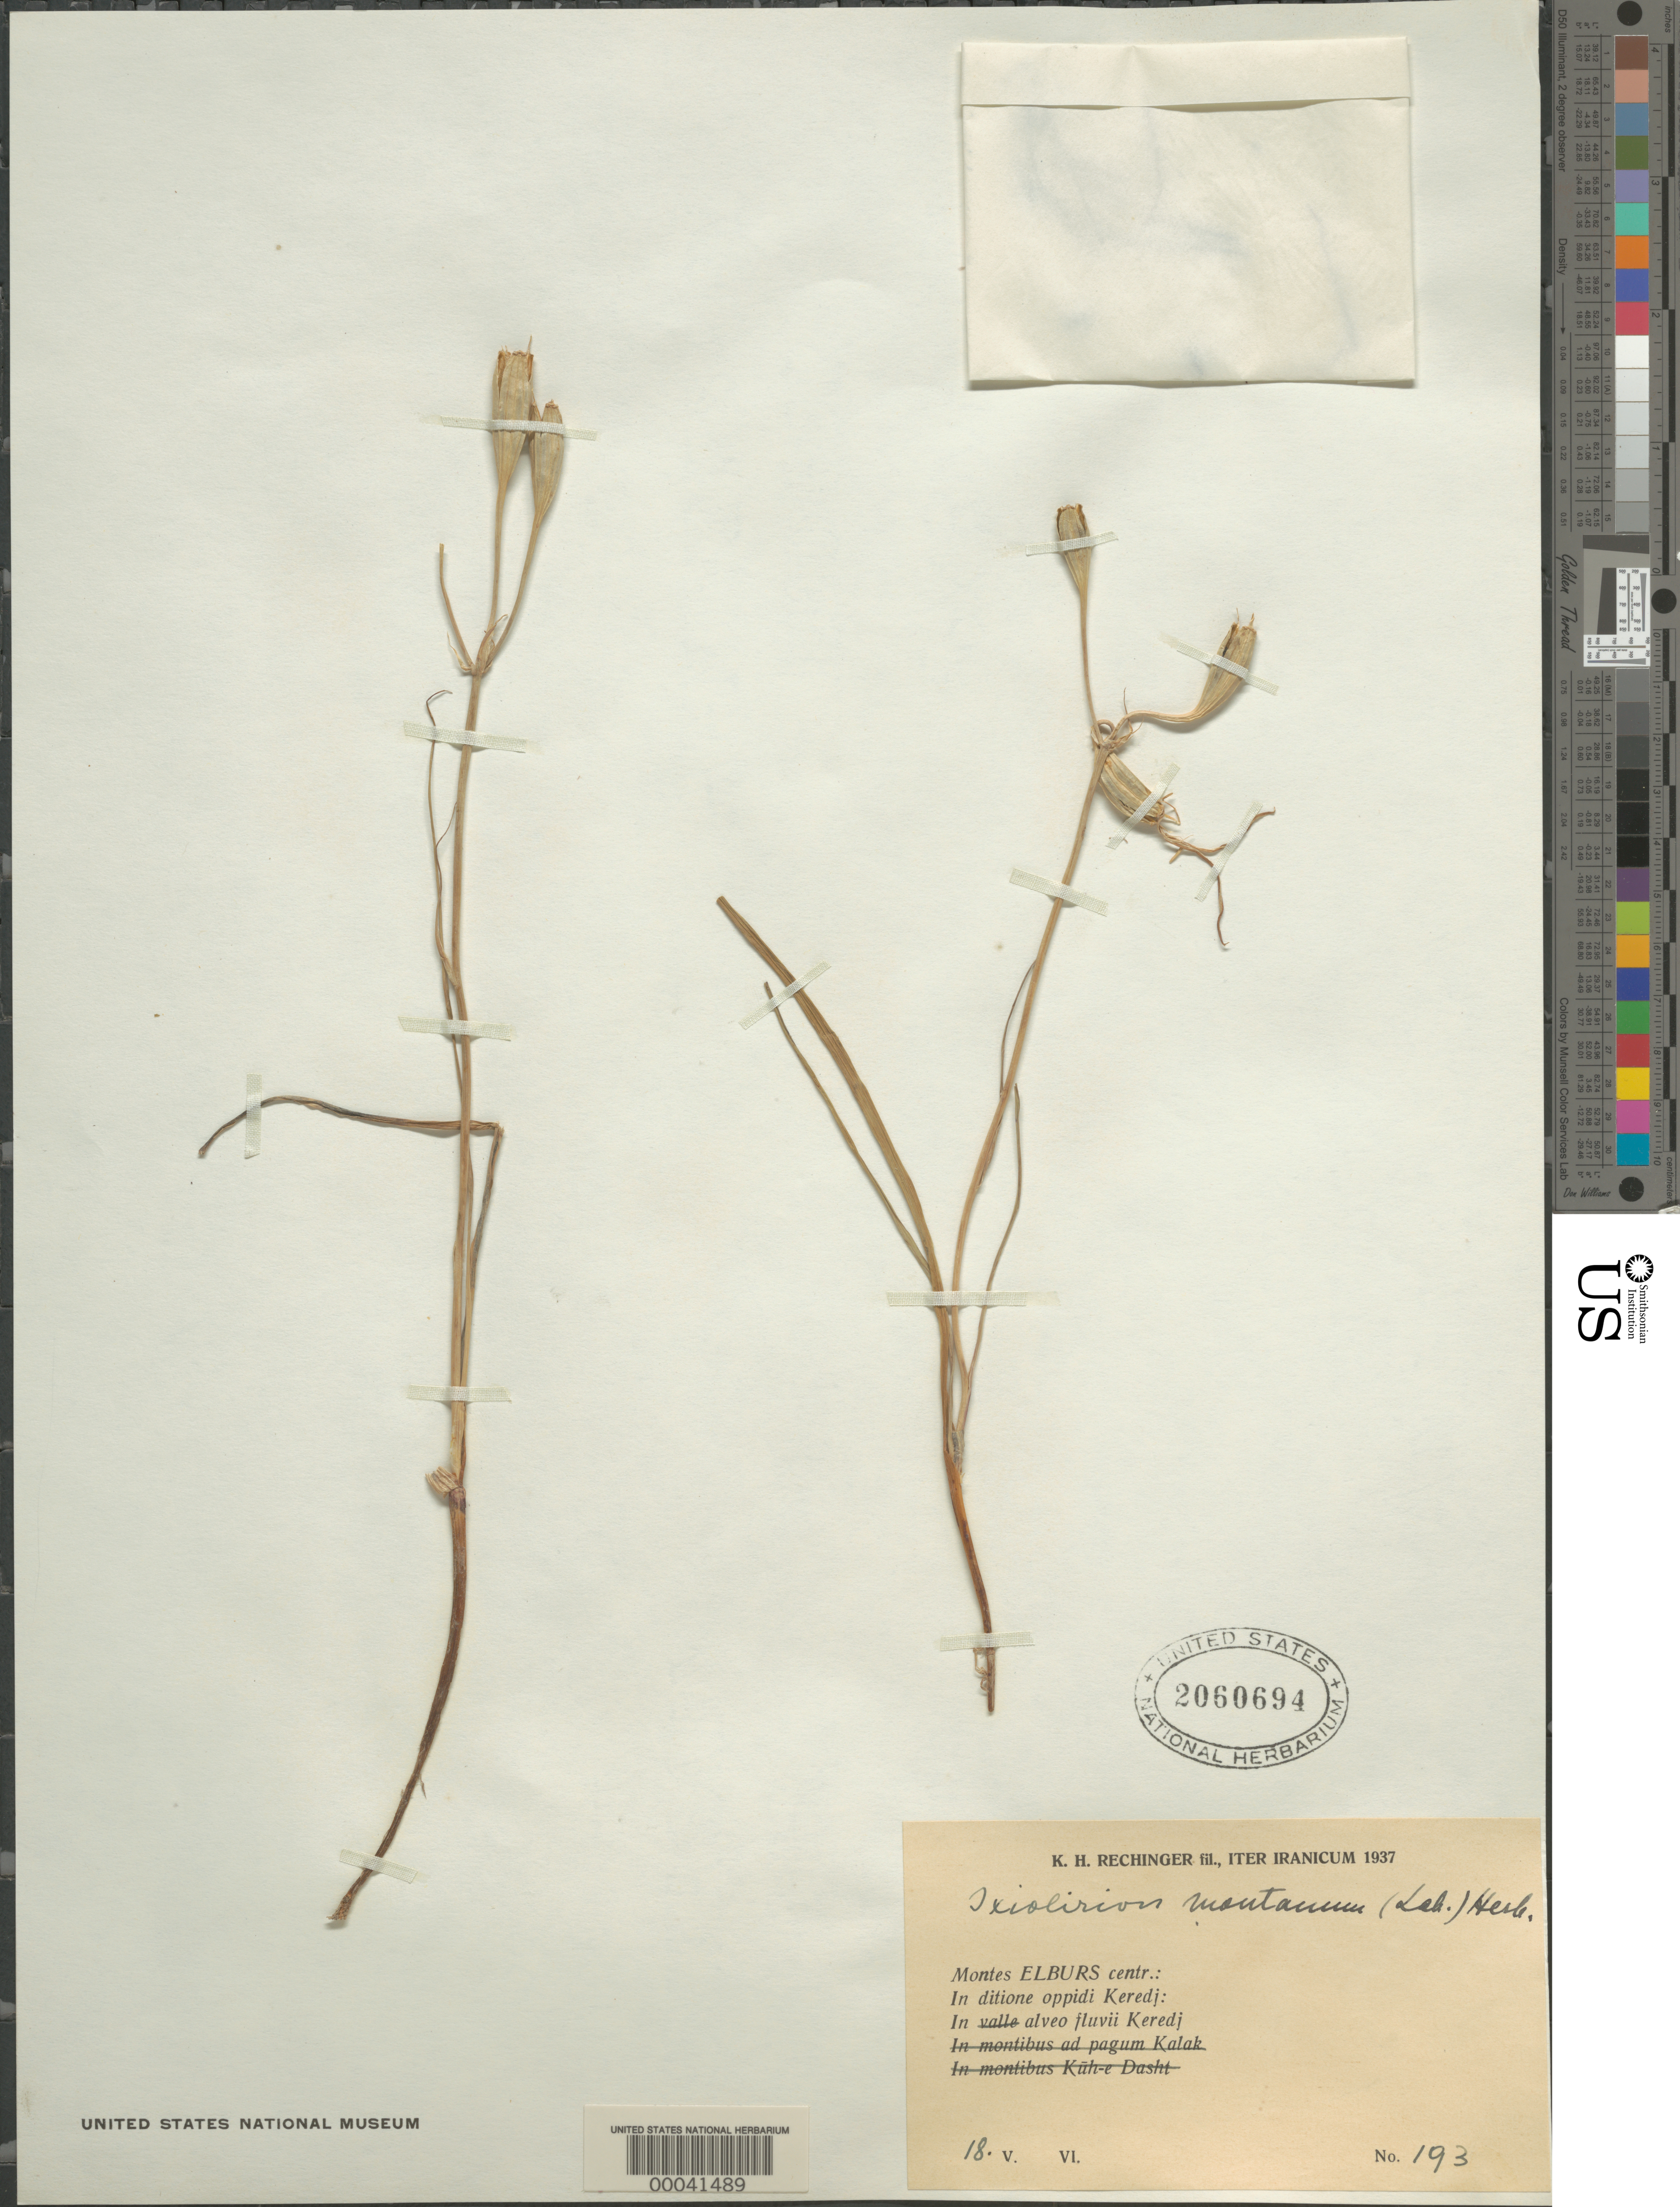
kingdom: Plantae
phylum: Tracheophyta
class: Liliopsida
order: Asparagales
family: Ixioliriaceae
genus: Ixiolirion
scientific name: Ixiolirion montanum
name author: Herb.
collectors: K. H. Rechinger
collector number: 193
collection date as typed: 1937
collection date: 1937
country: Iran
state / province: Tehran (?)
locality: Elburs mts., keredj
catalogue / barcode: US 2060694